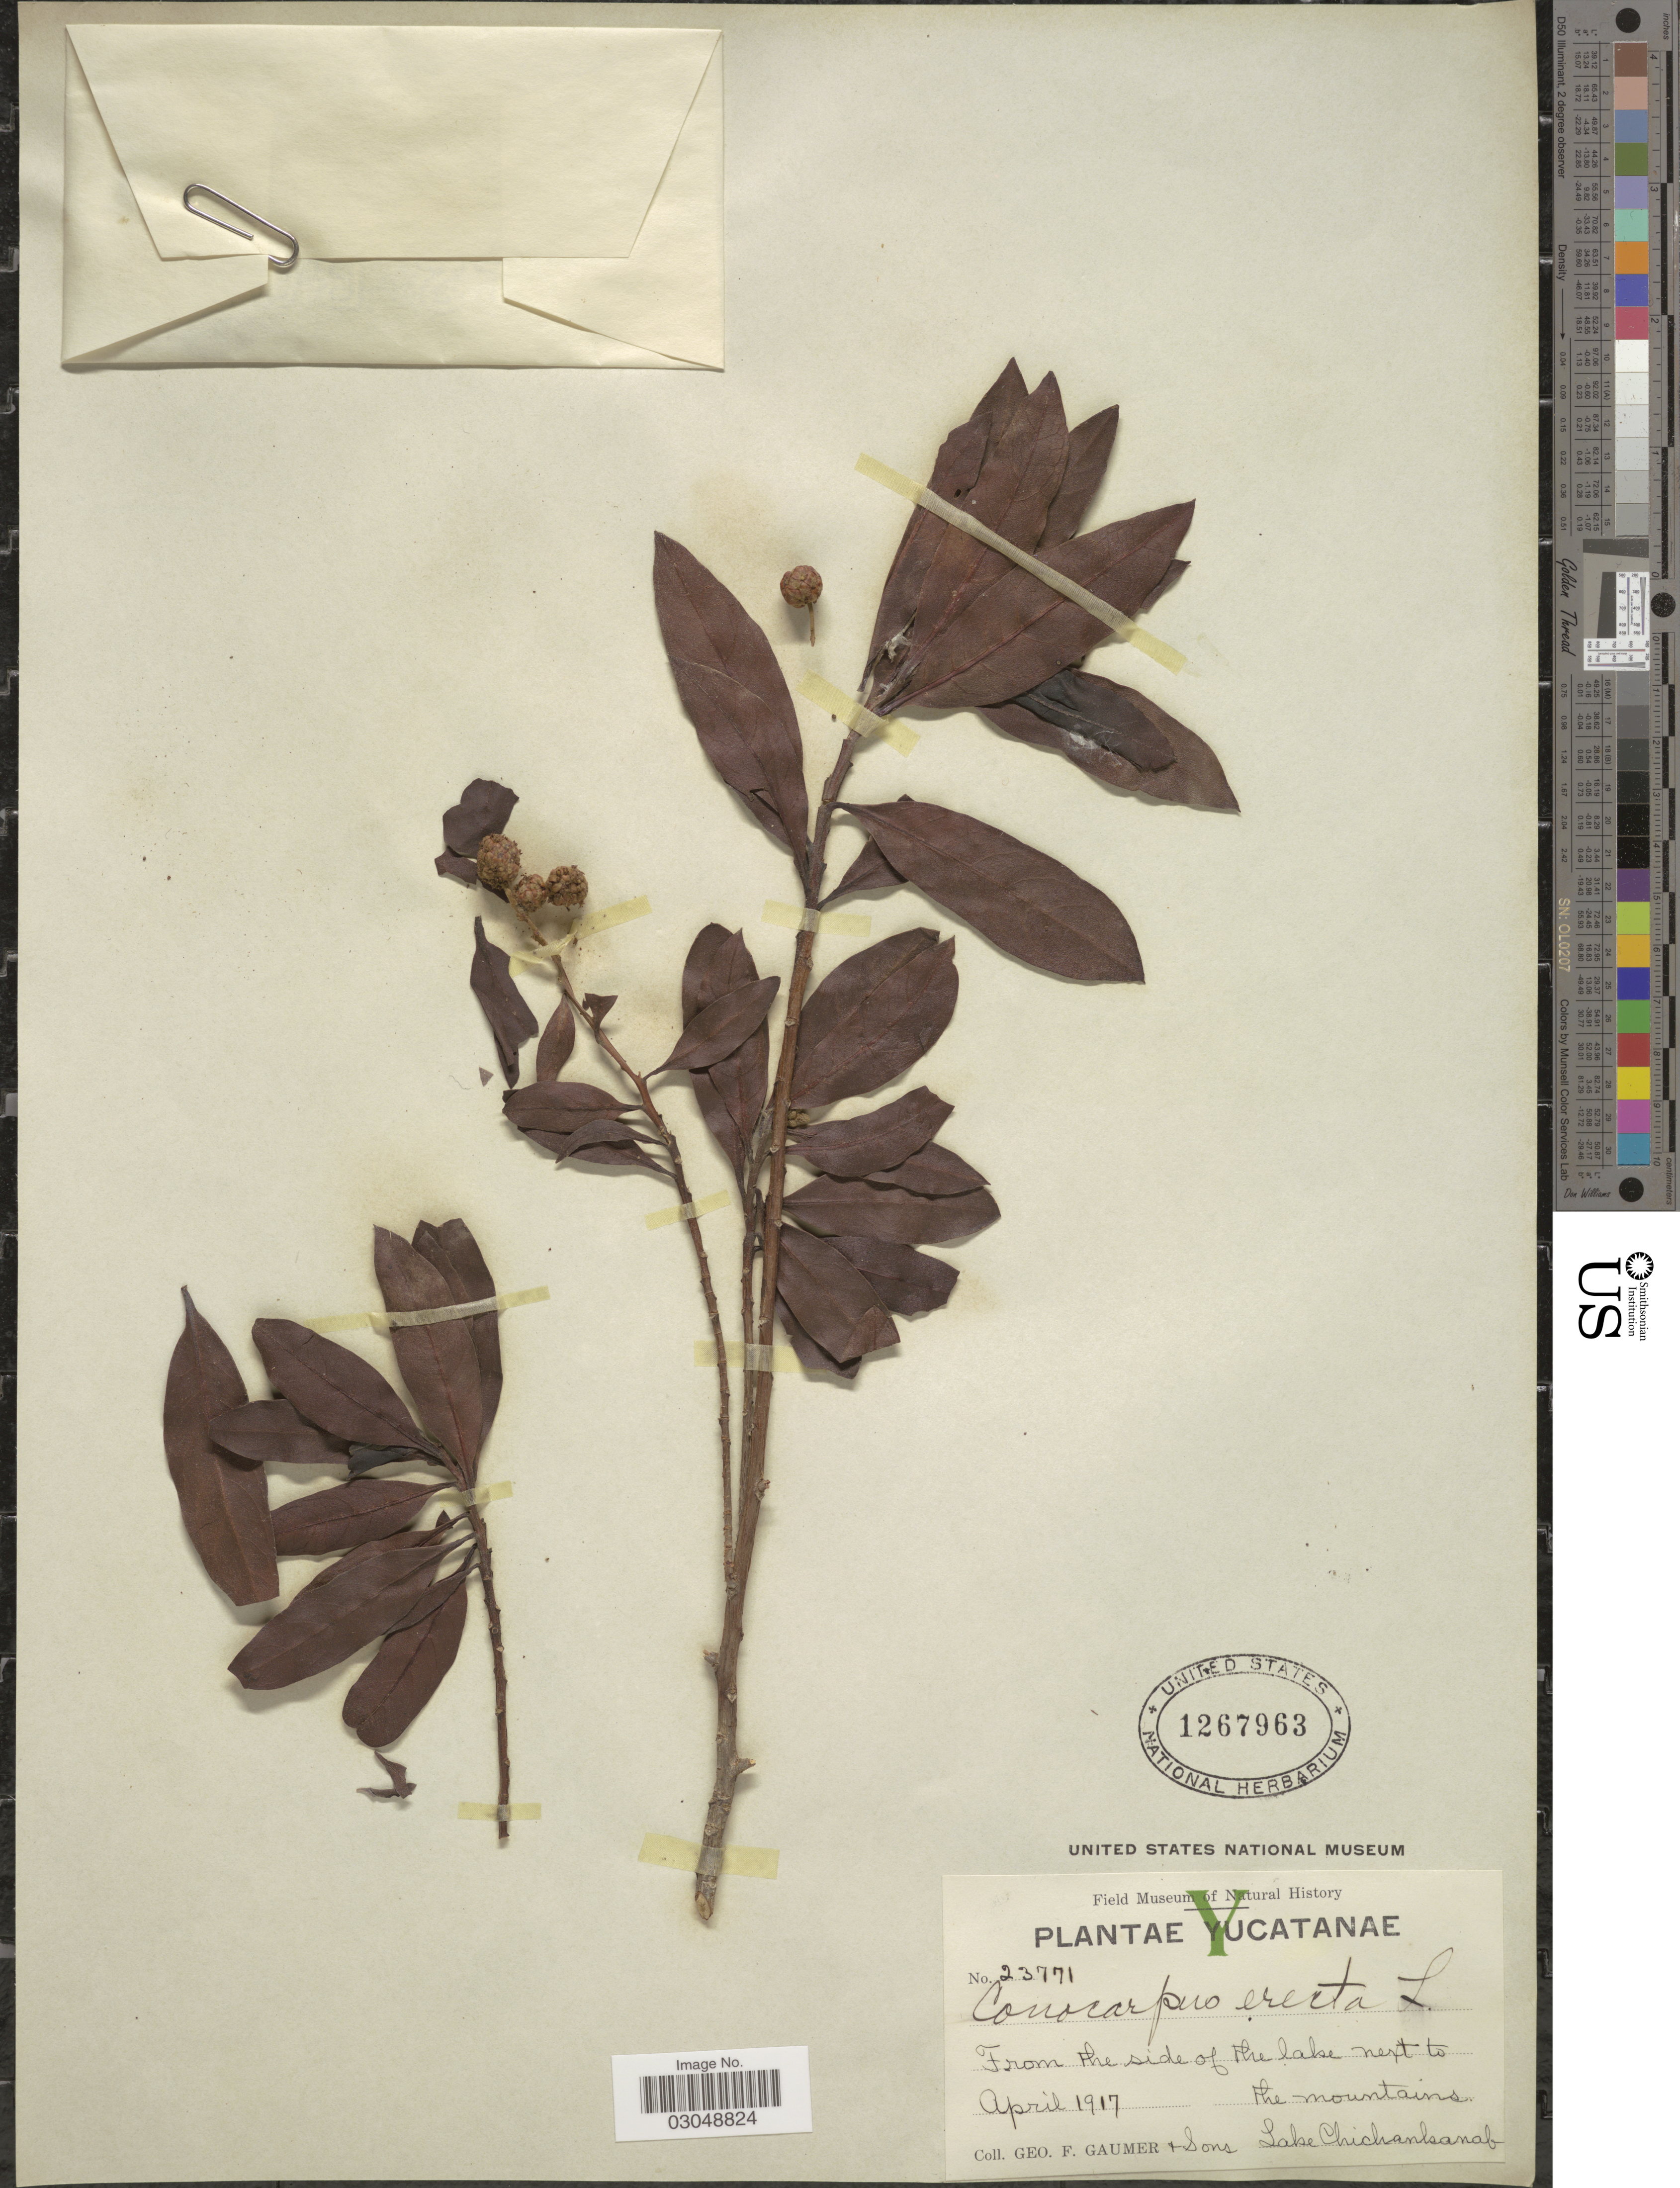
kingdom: Plantae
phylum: Tracheophyta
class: Magnoliopsida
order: Myrtales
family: Combretaceae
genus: Conocarpus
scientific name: Conocarpus erectus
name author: L.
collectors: G. F. Gaumer & Sons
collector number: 23771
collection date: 1917-04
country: Mexico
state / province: Yucatán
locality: Yucatanae. From the side of the lake next to the mountains. Lake Chichankanab.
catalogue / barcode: US 1267963